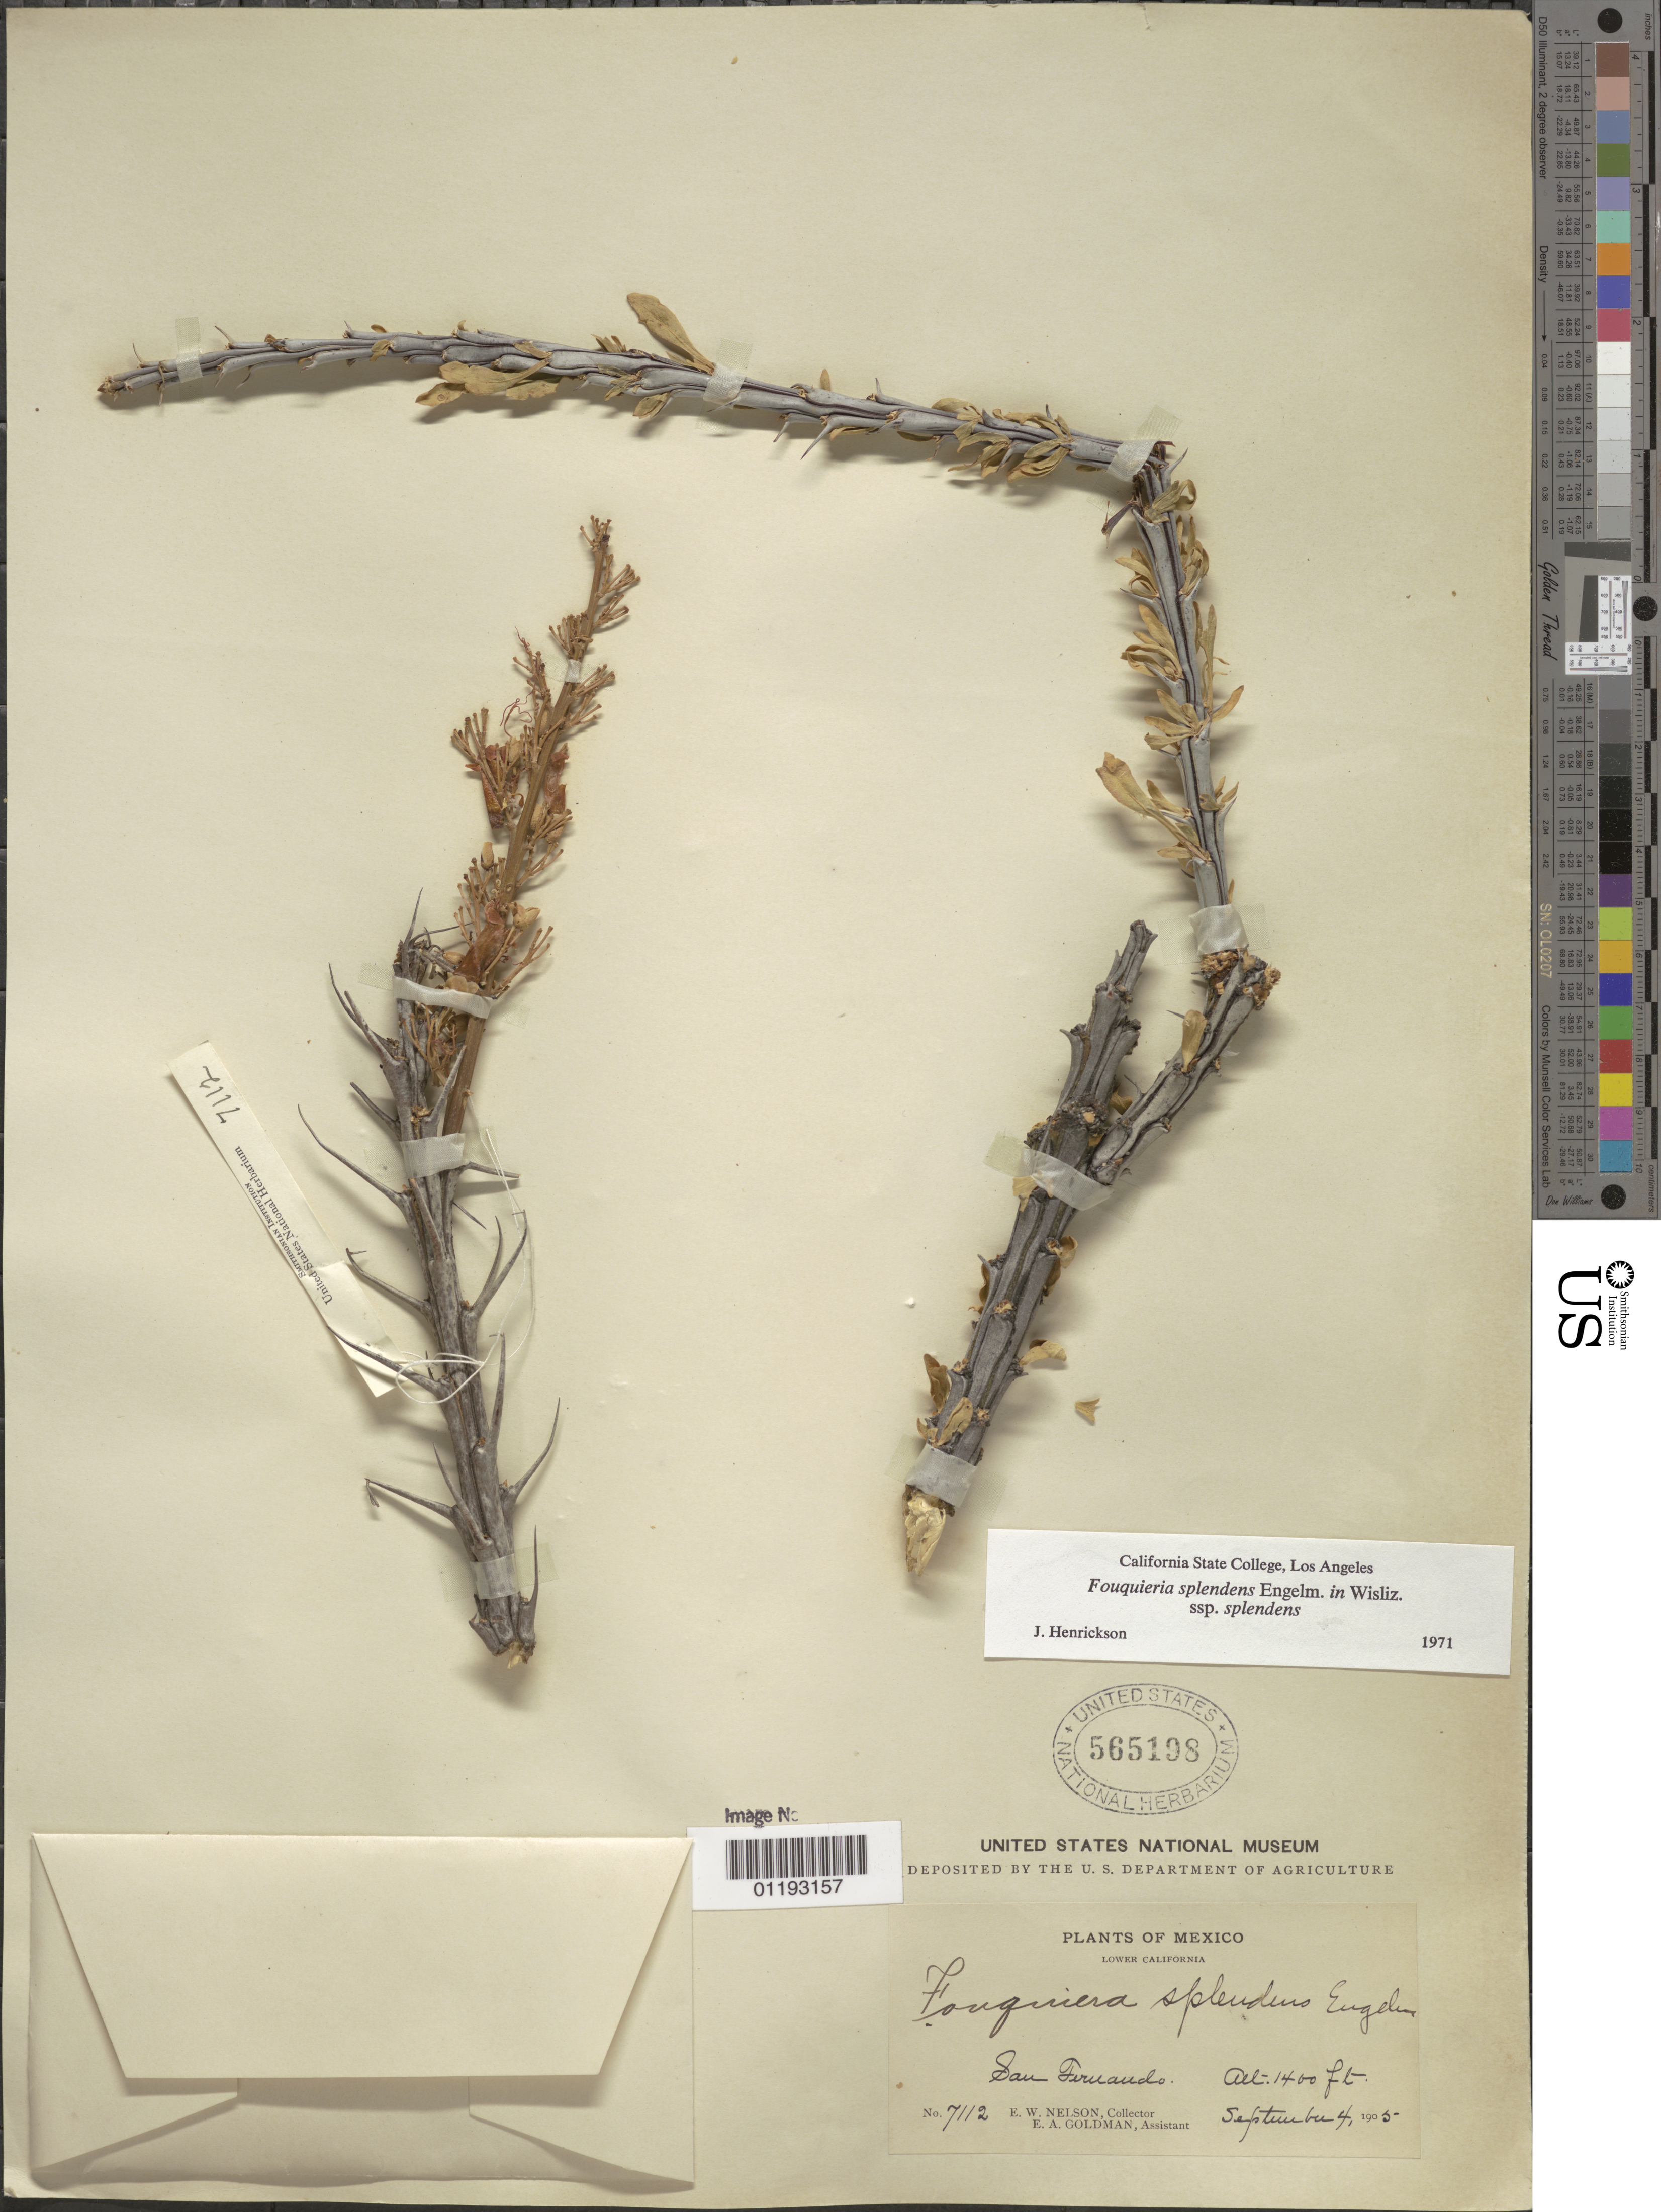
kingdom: Plantae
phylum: Tracheophyta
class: Magnoliopsida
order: Ericales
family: Fouquieriaceae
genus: Fouquieria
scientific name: Fouquieria splendens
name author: Engelm.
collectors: E. W. Nelson & E. A. Goldman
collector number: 7112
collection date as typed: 04 Sep 1905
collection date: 1905-09-04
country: Mexico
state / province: Baja California Norte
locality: San Fernando.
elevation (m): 427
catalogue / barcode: US 565198